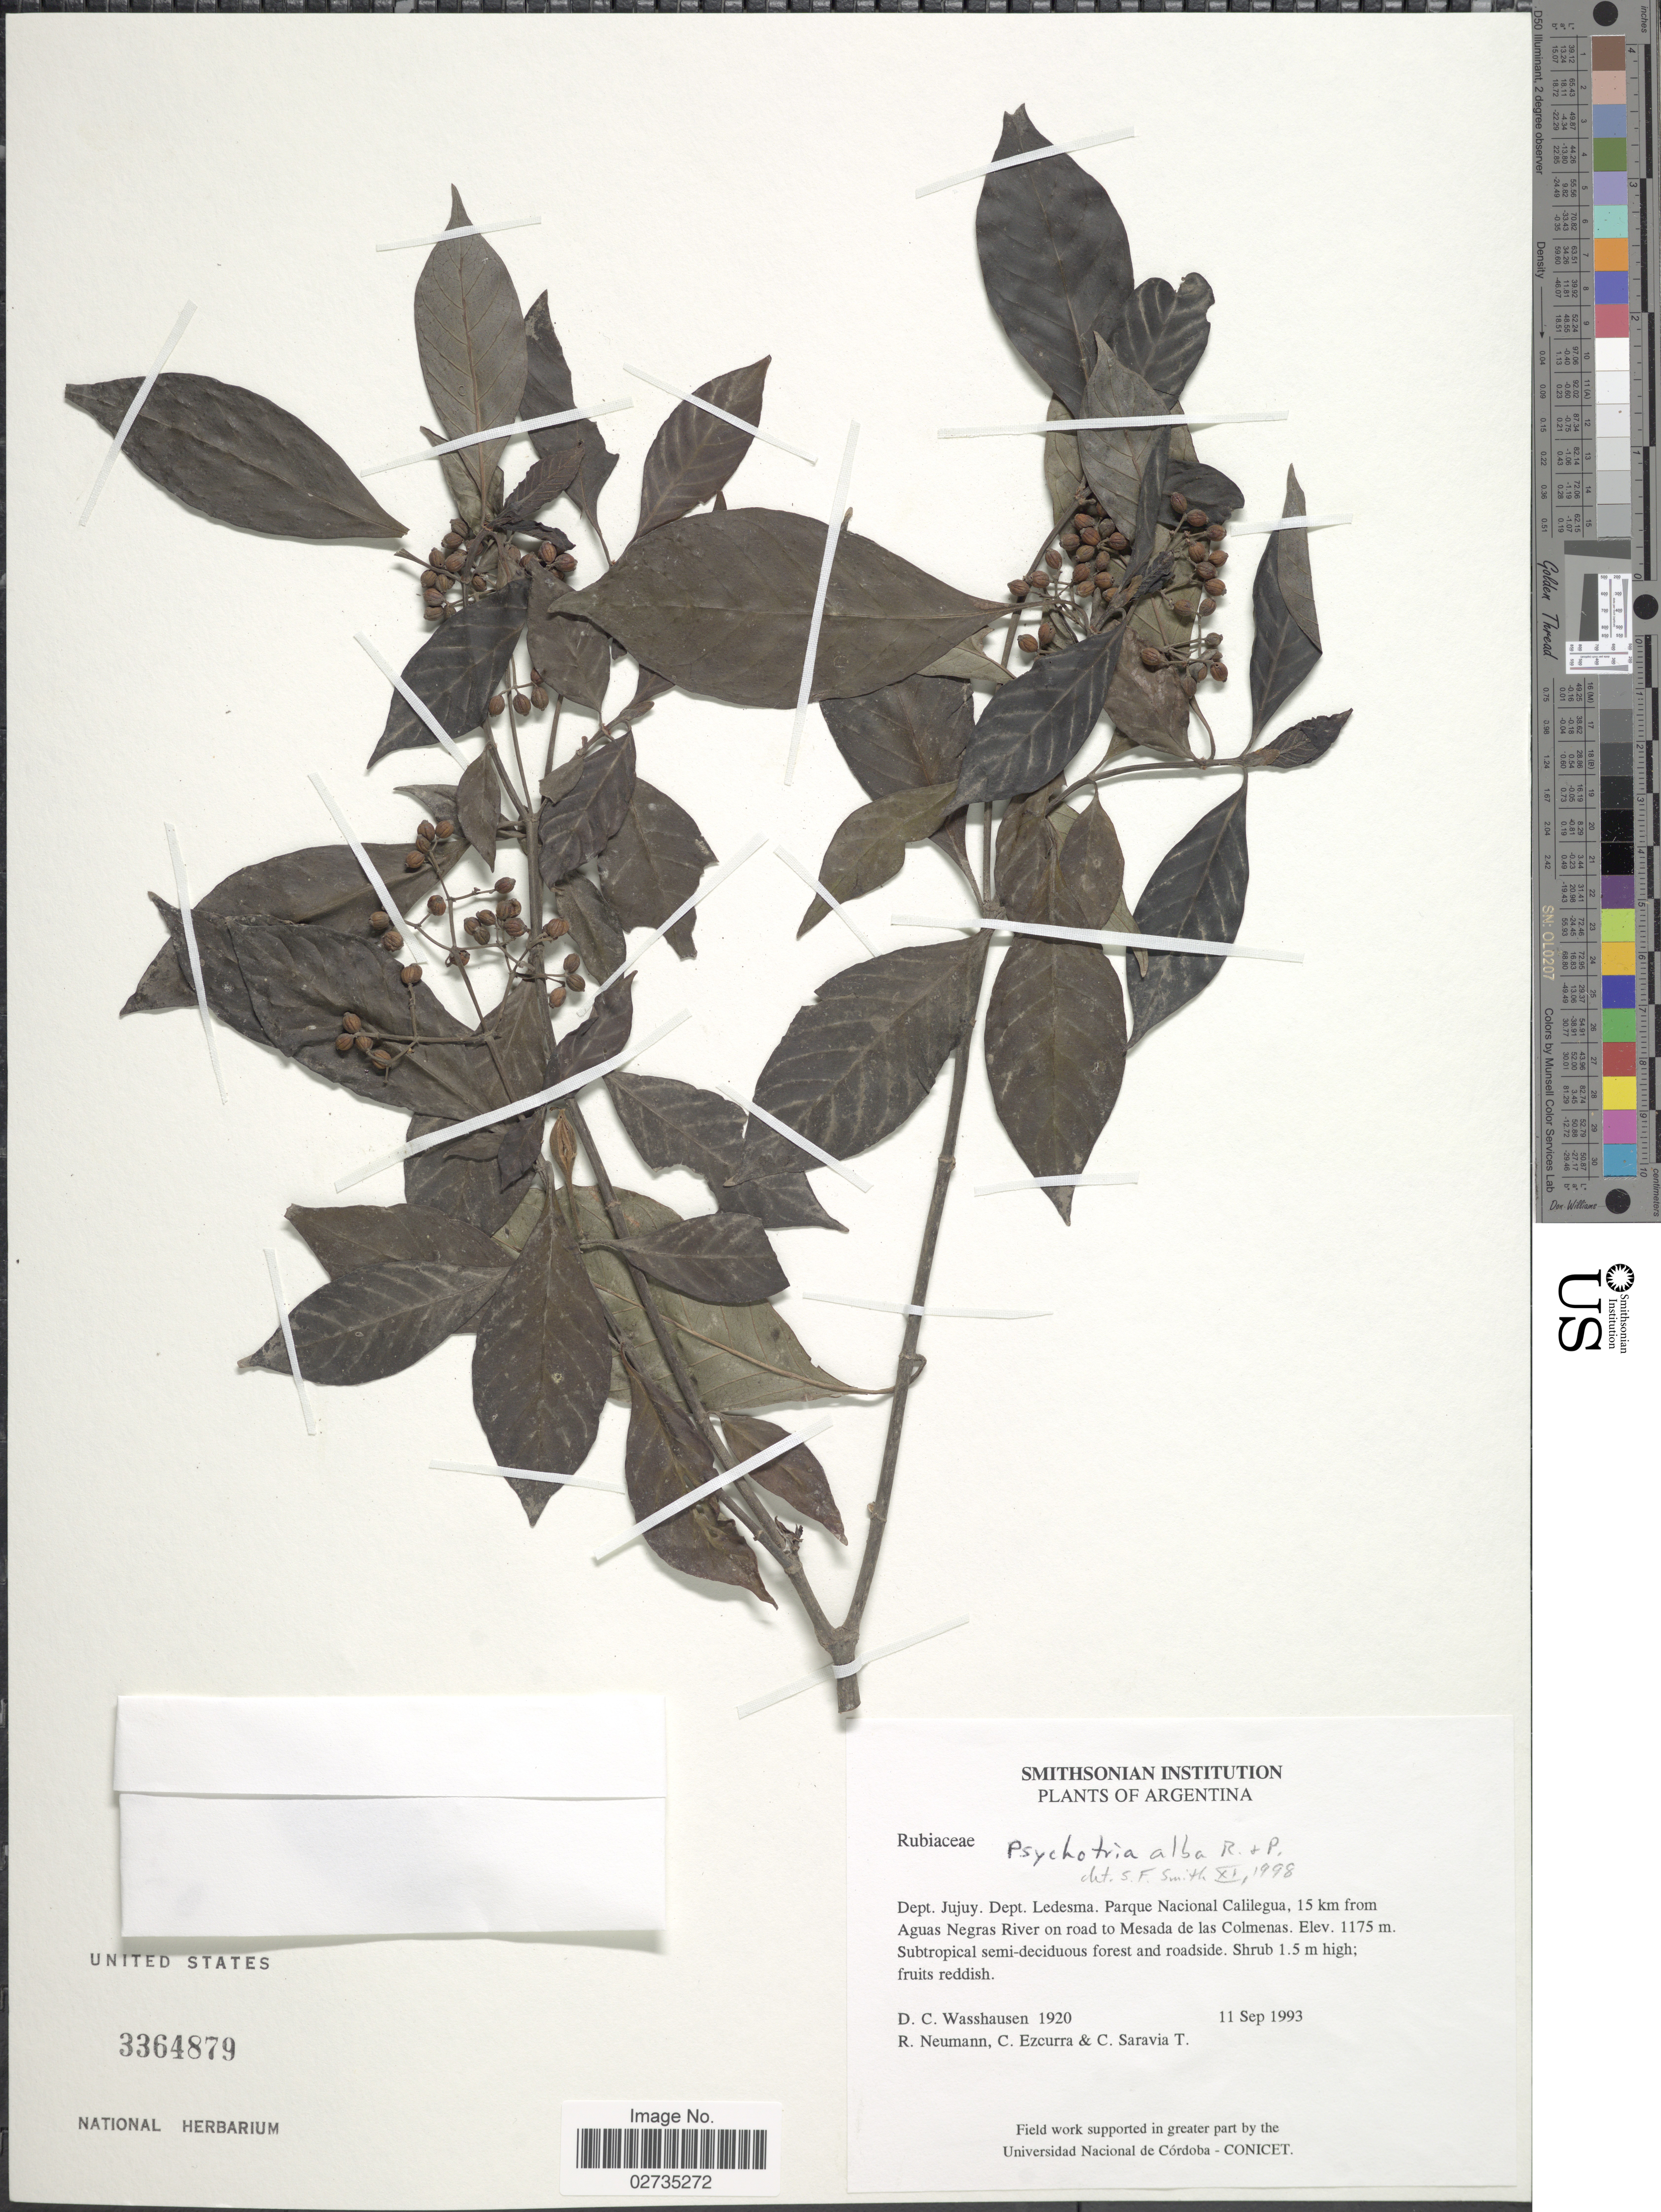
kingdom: Plantae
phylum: Tracheophyta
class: Magnoliopsida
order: Gentianales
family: Rubiaceae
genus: Psychotria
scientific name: Psychotria alba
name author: Ruiz & Pav.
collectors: D. C. Wasshausen, R. Neumann, C. Ezcurra & C. Saravia T.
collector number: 1920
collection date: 1993-09-11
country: Argentina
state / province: Jujuy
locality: Dept. Jujuy, Dept. Ledesma, Parque Nacional Calilegua, 15 km from Aguas Negras River on road to Mesada de las Colmenas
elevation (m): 1175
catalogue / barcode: US 3364879